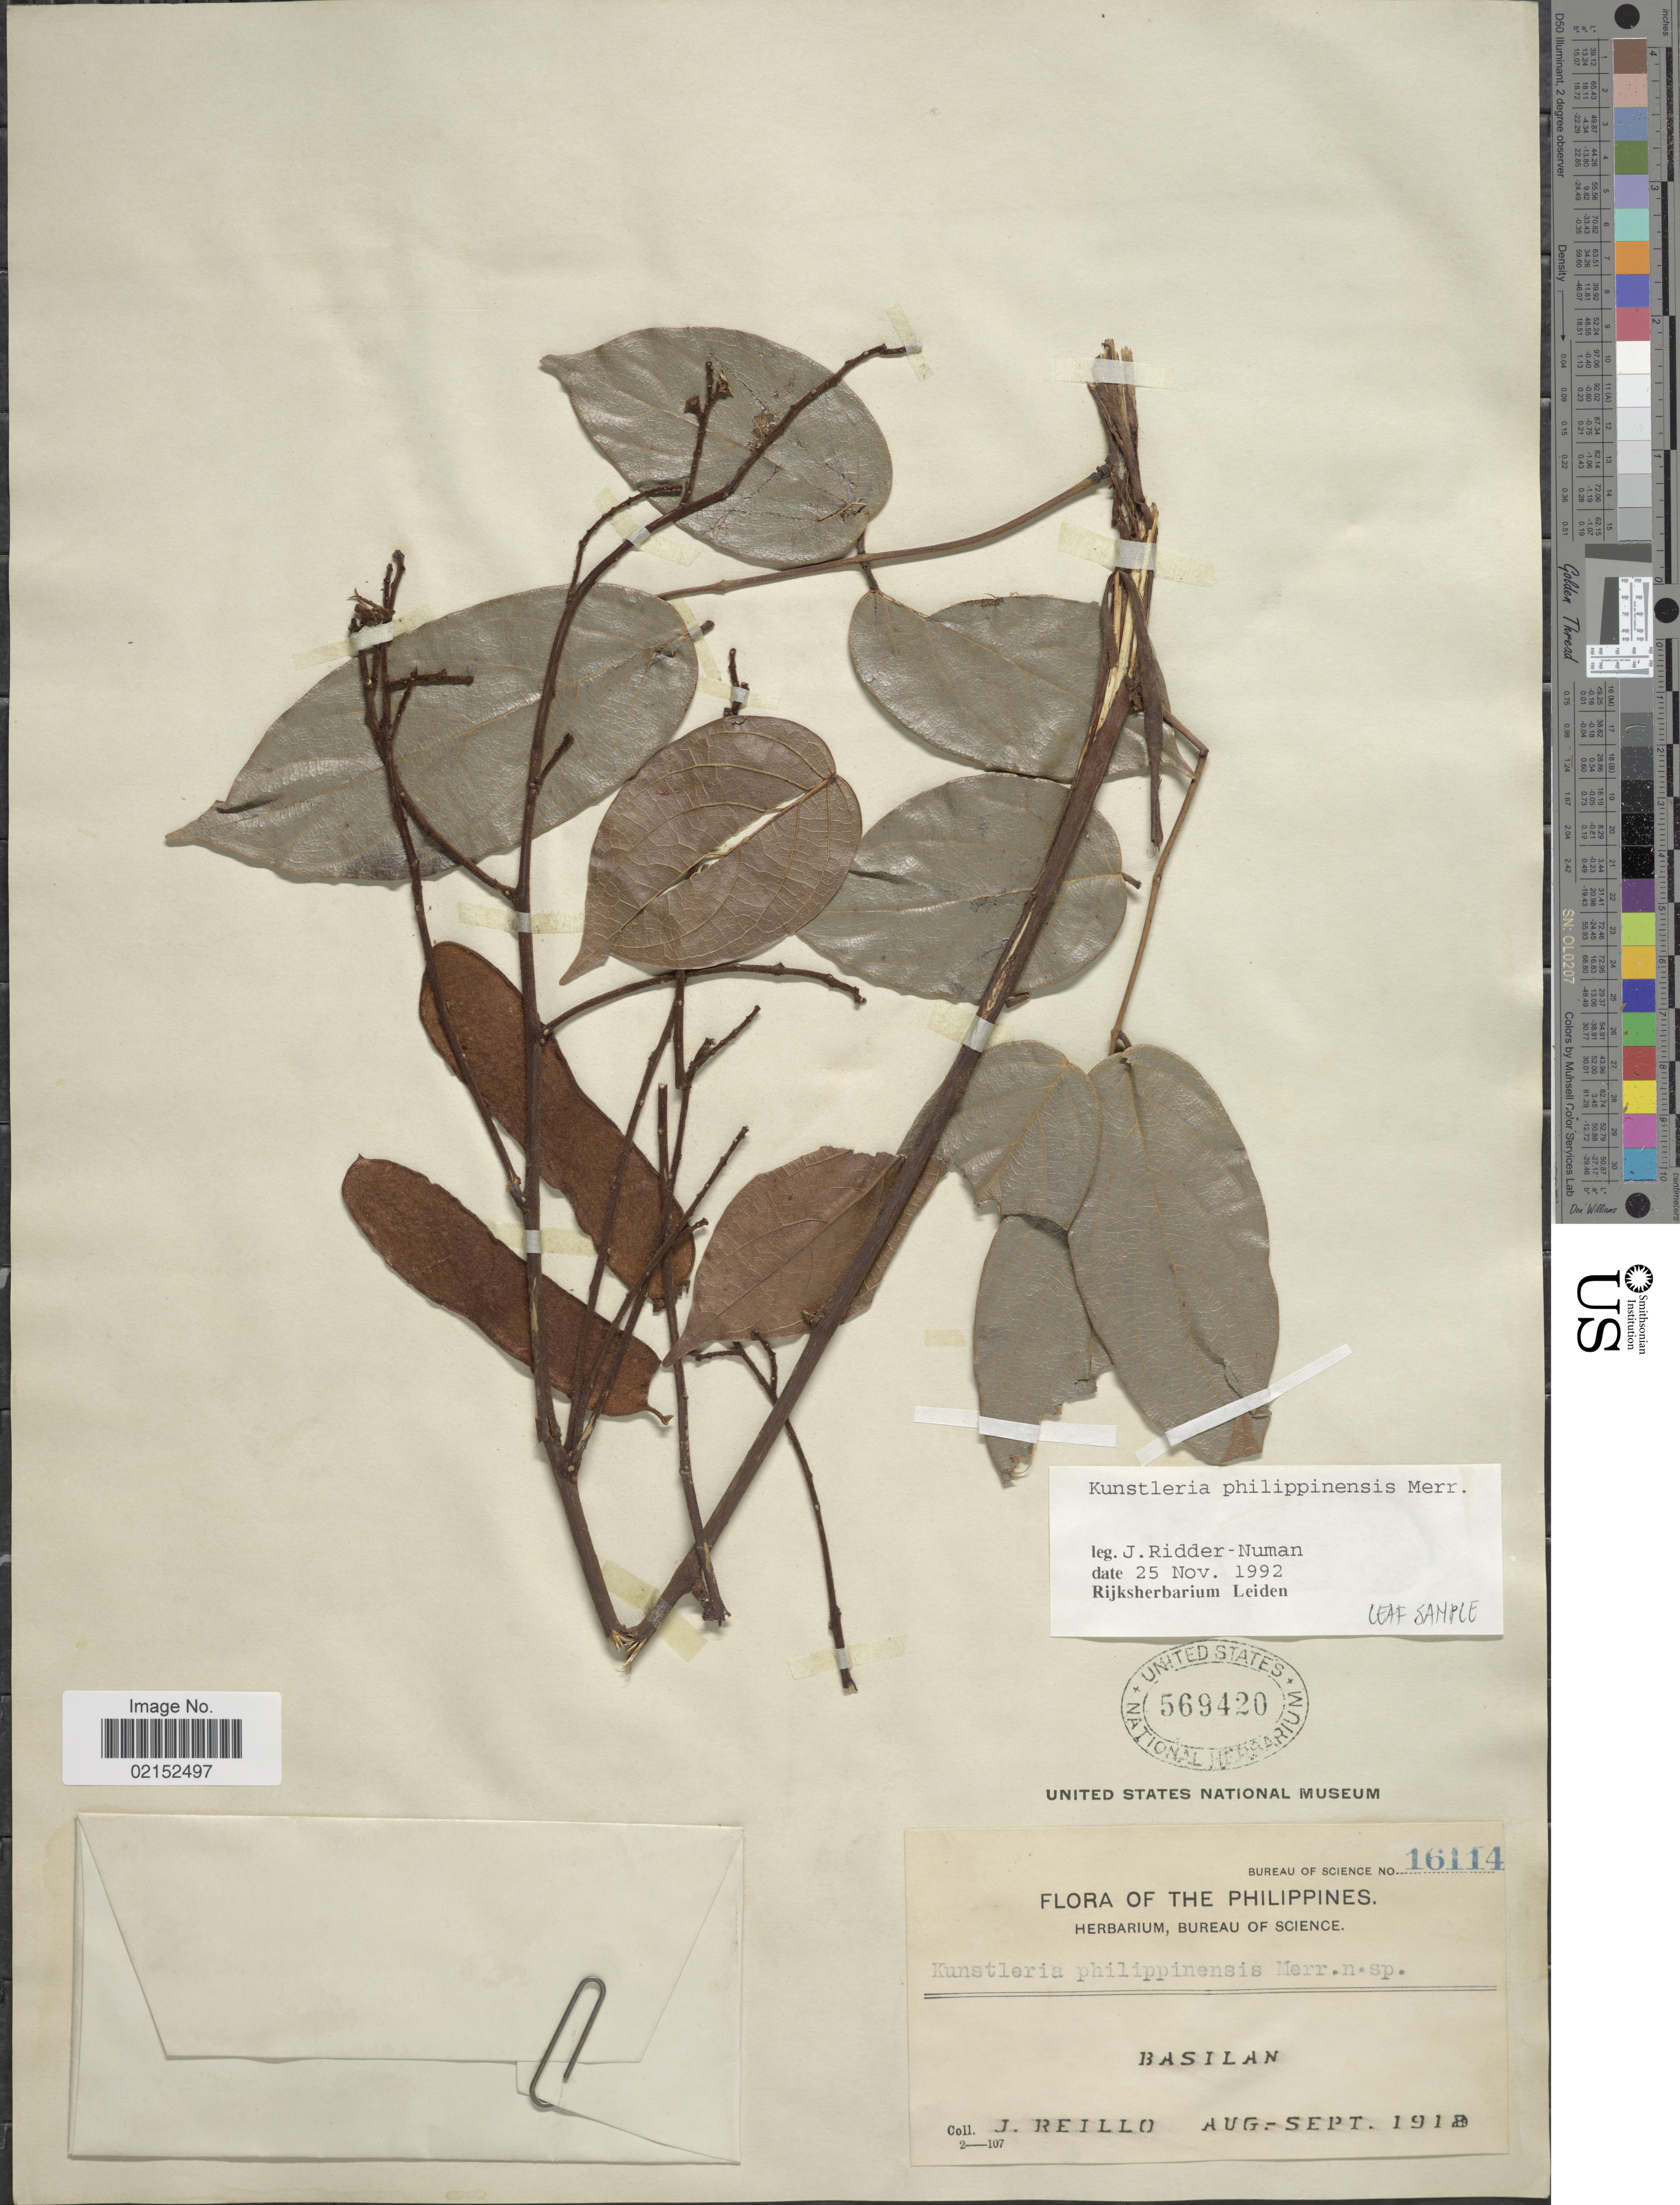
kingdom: Plantae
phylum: Tracheophyta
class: Magnoliopsida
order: Fabales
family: Fabaceae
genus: Kunstleria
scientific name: Kunstleria philippinensis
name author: Merr.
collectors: J. Reillo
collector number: Bureau of Science 16114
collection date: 1912-08/1912-09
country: Philippines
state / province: Muslim Mindanao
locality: Basilan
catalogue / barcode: US 569420